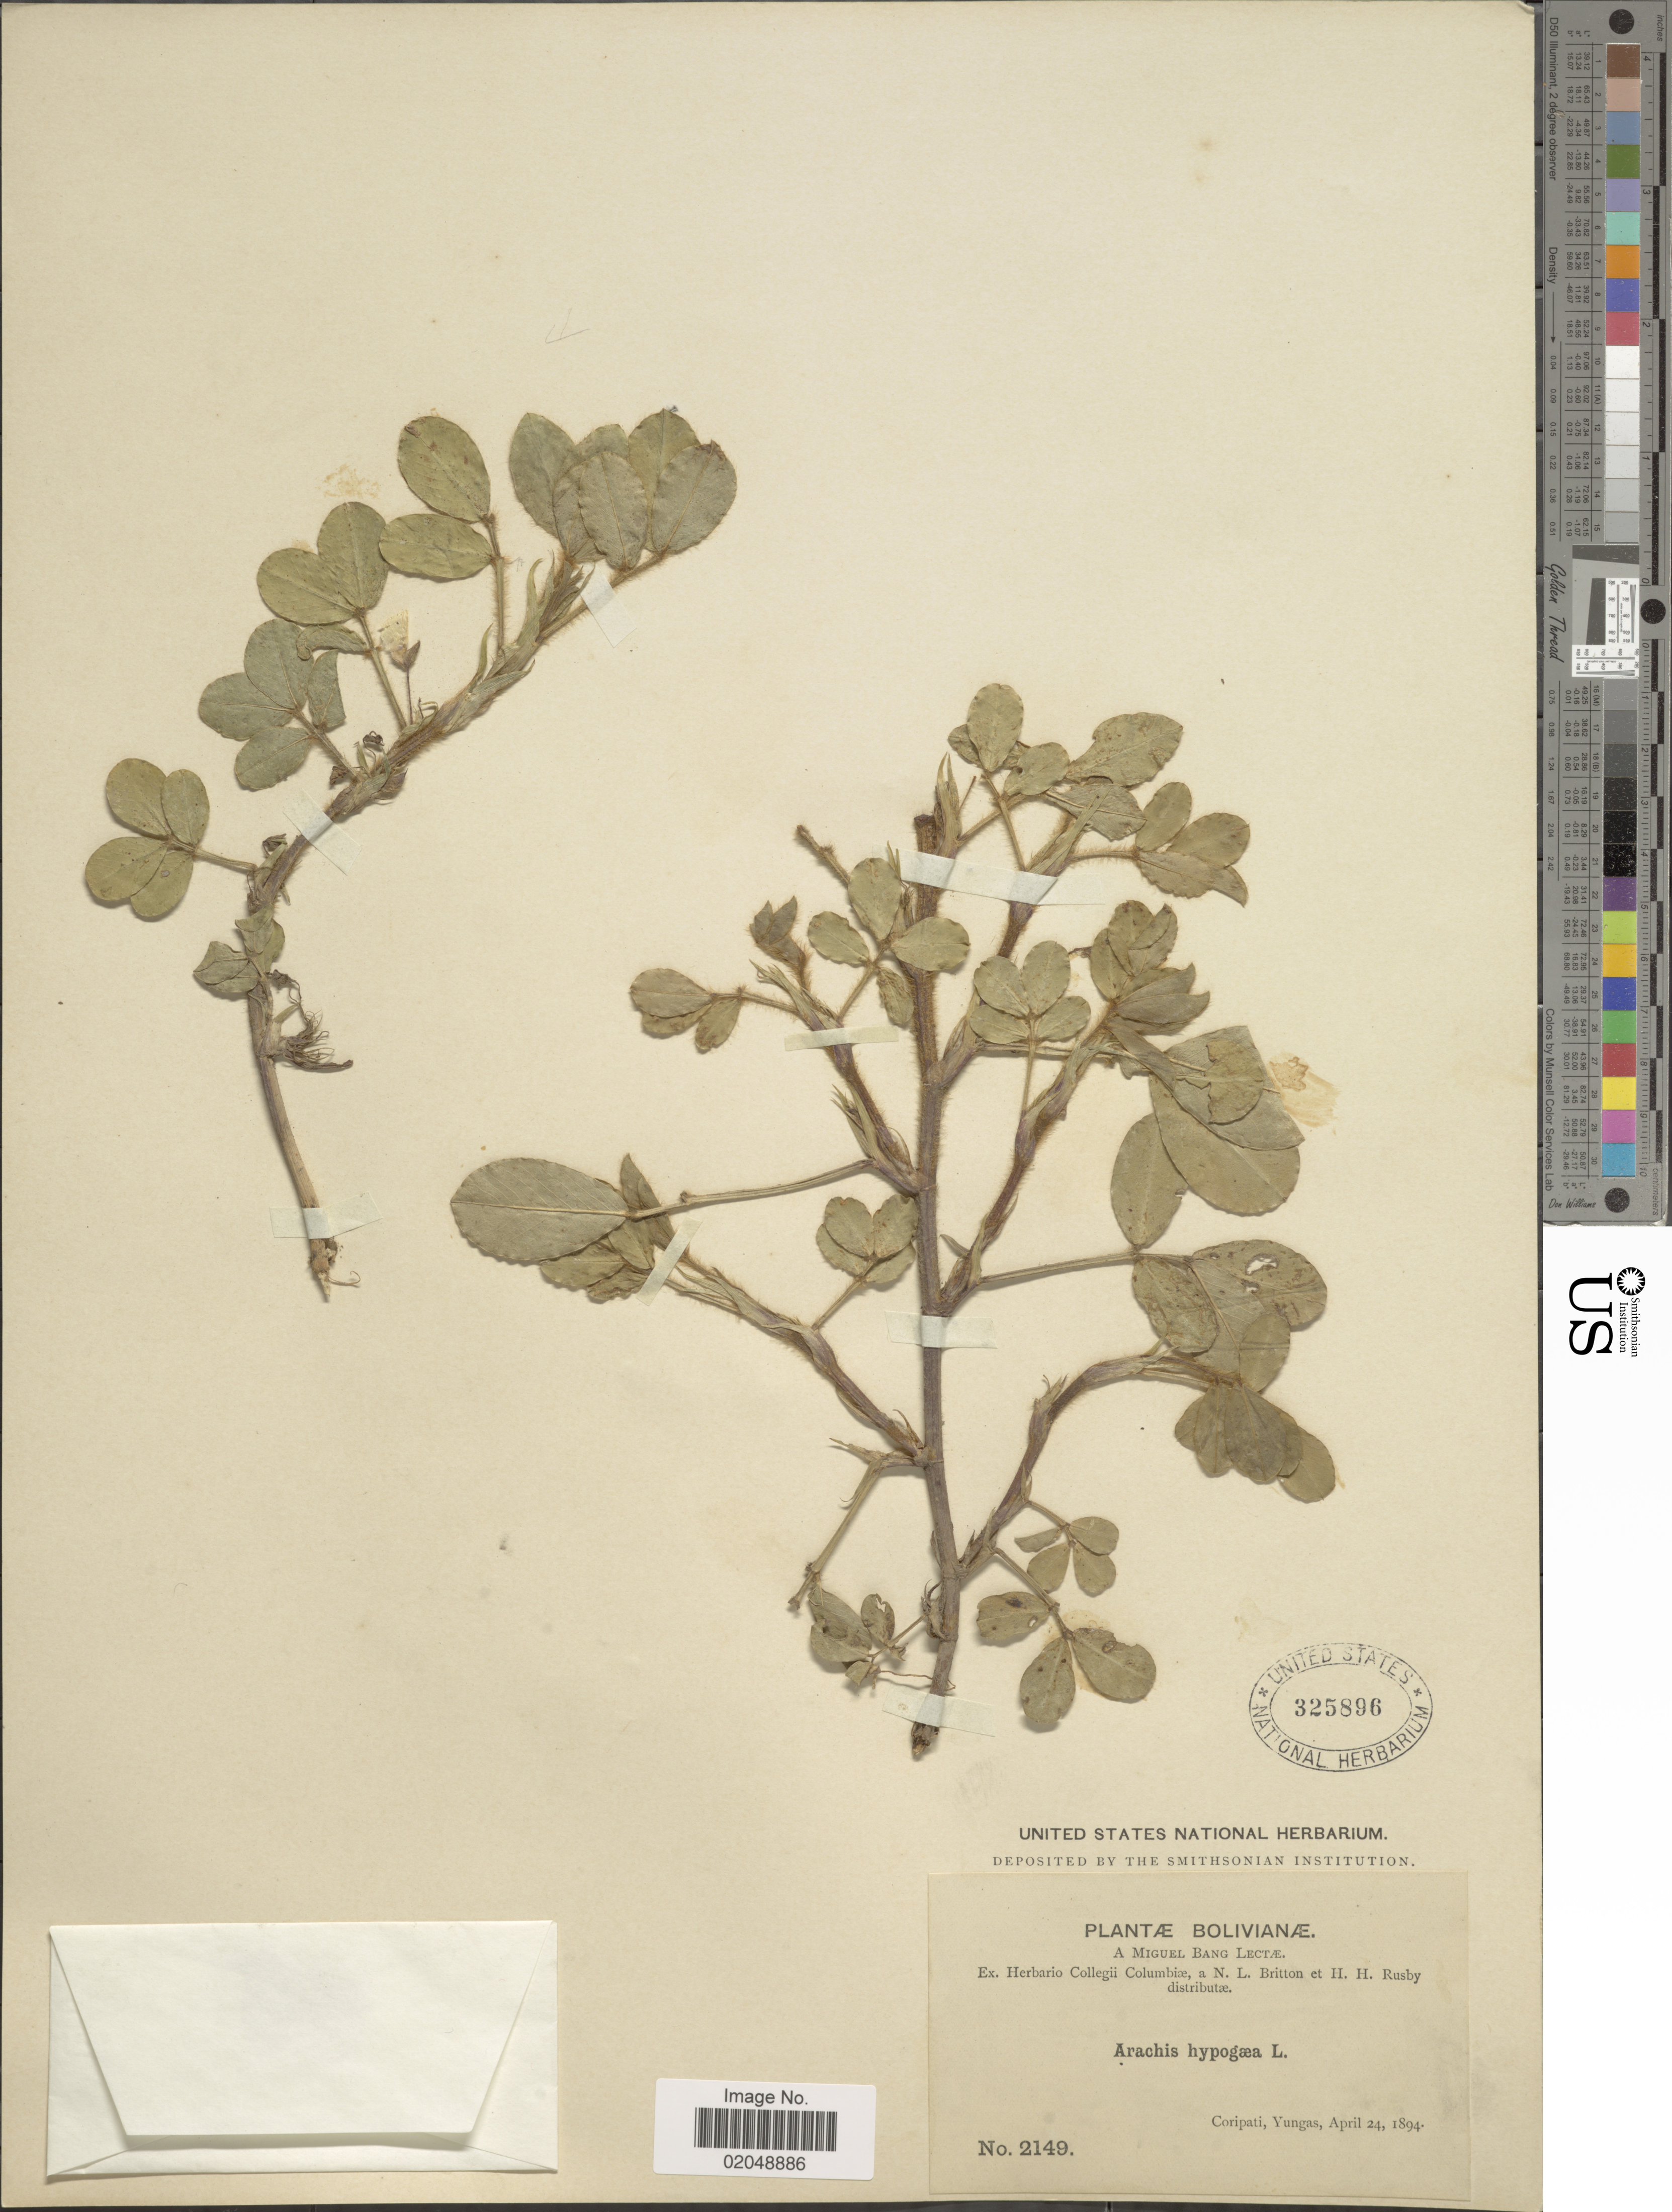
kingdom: Plantae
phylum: Tracheophyta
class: Magnoliopsida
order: Fabales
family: Fabaceae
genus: Arachis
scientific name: Arachis hypogaea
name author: L.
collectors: M. Bang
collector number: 2149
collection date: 1894-04-24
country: Bolivia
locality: Coripati, Yungas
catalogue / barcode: US 325896